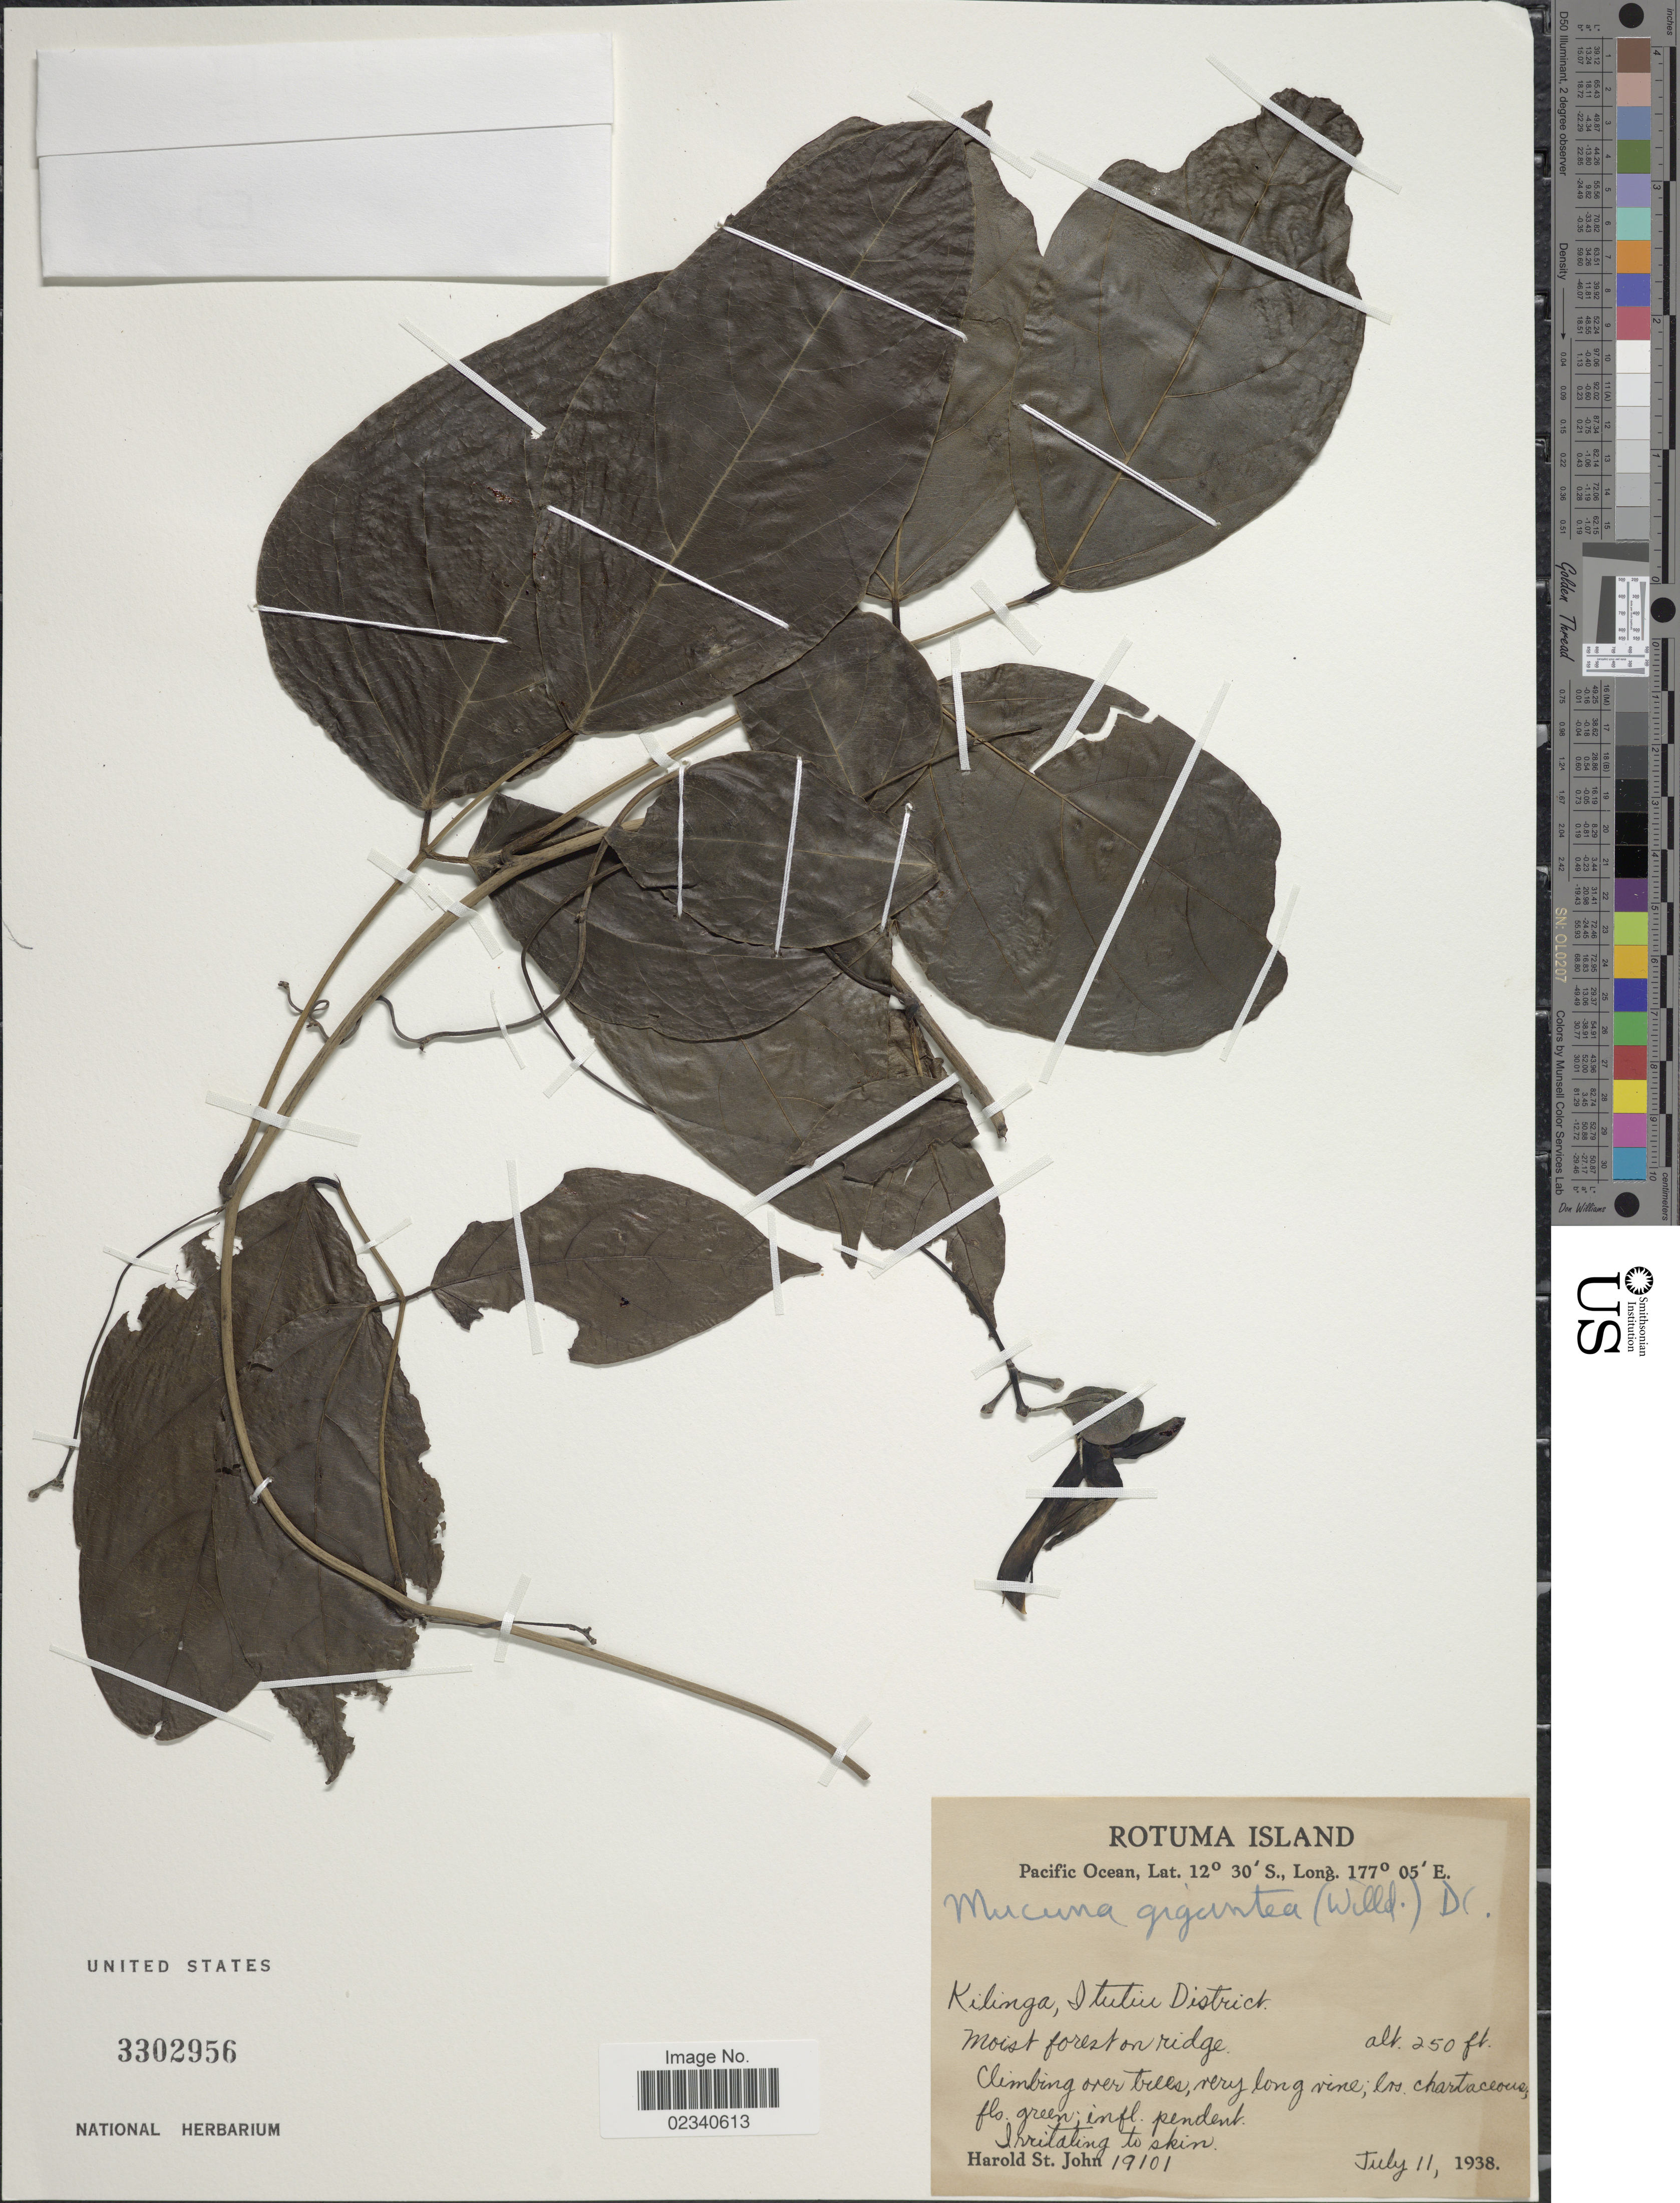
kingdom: Plantae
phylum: Tracheophyta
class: Magnoliopsida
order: Fabales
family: Fabaceae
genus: Mucuna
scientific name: Mucuna gigantea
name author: (Willd.) DC.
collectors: H. St. John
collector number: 19101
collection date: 1938-07-11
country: Fiji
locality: Rotuma Island. Pacific Ocean. Kilinga, Itutui District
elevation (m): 76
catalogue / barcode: US 3302956